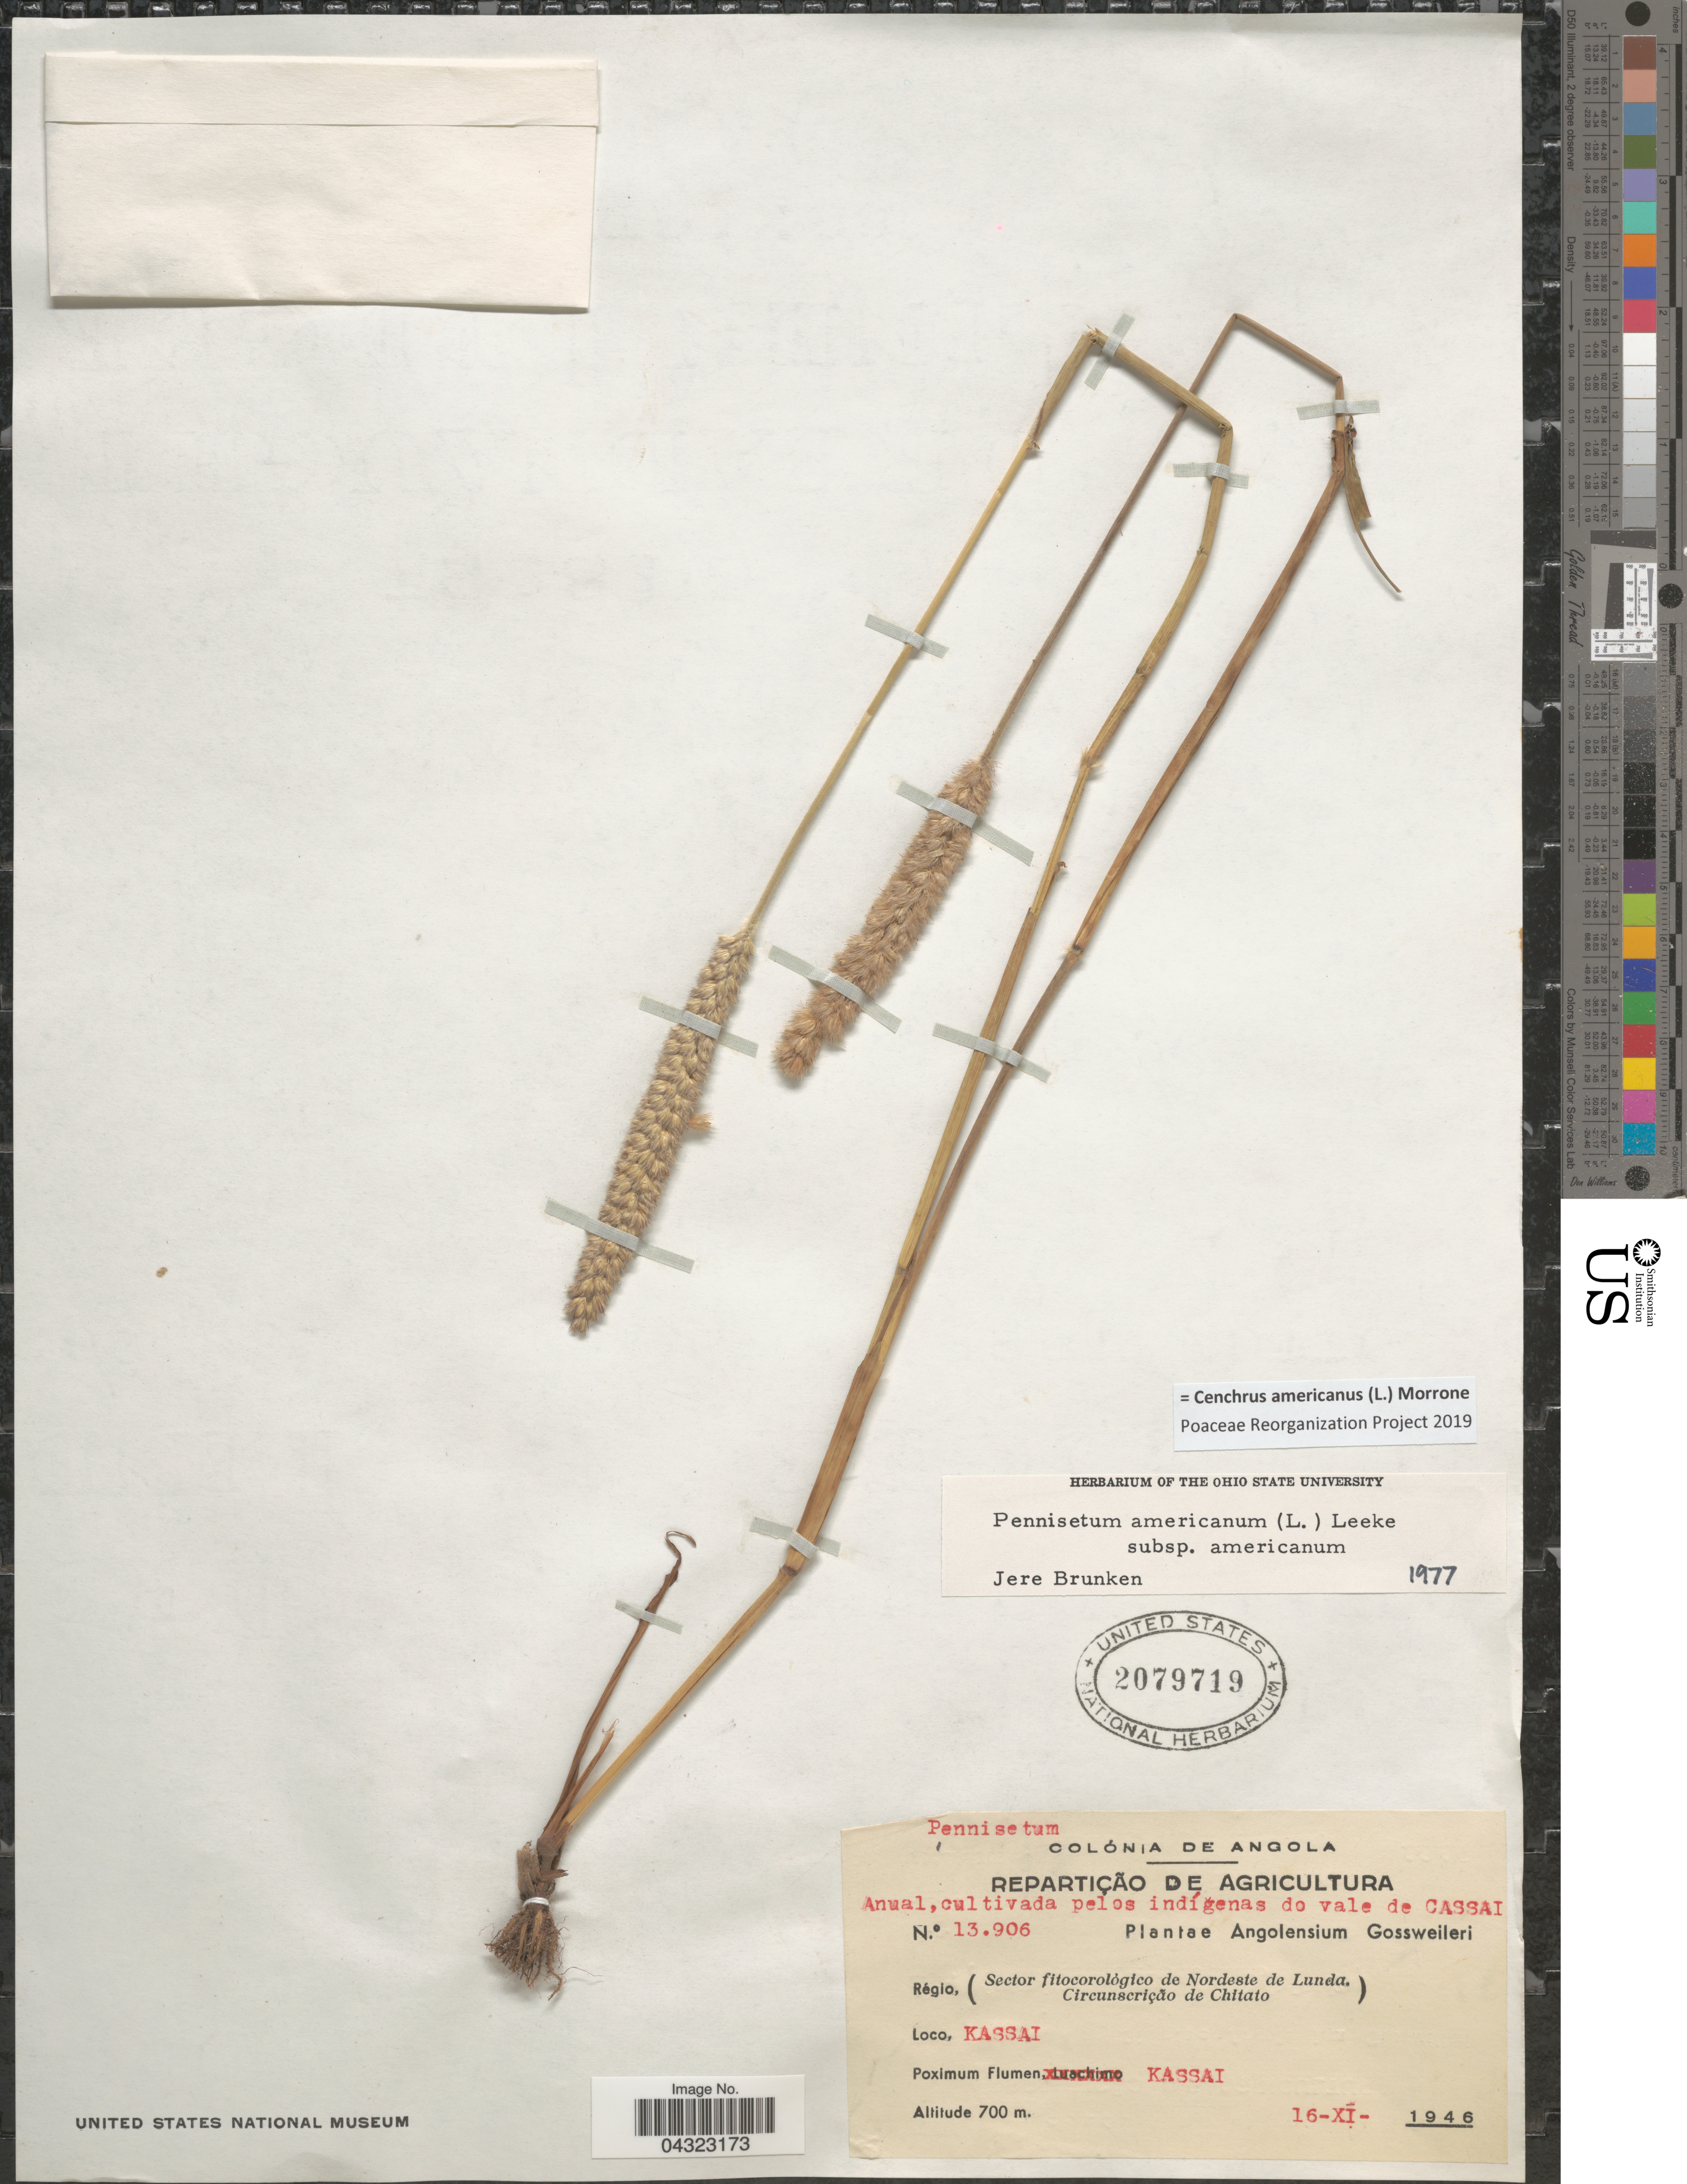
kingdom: Plantae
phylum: Tracheophyta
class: Liliopsida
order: Poales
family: Poaceae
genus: Cenchrus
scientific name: Cenchrus americanus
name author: (L.) Morrone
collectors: -. Gossweiler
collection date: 1946-11-16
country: Angola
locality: Régio, (Sector fitocorológico de Nordeste de Luinda. Circunscrição de Chitato). Kassai. Poximum Flumen Kassai.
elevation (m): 700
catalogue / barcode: US 2079719